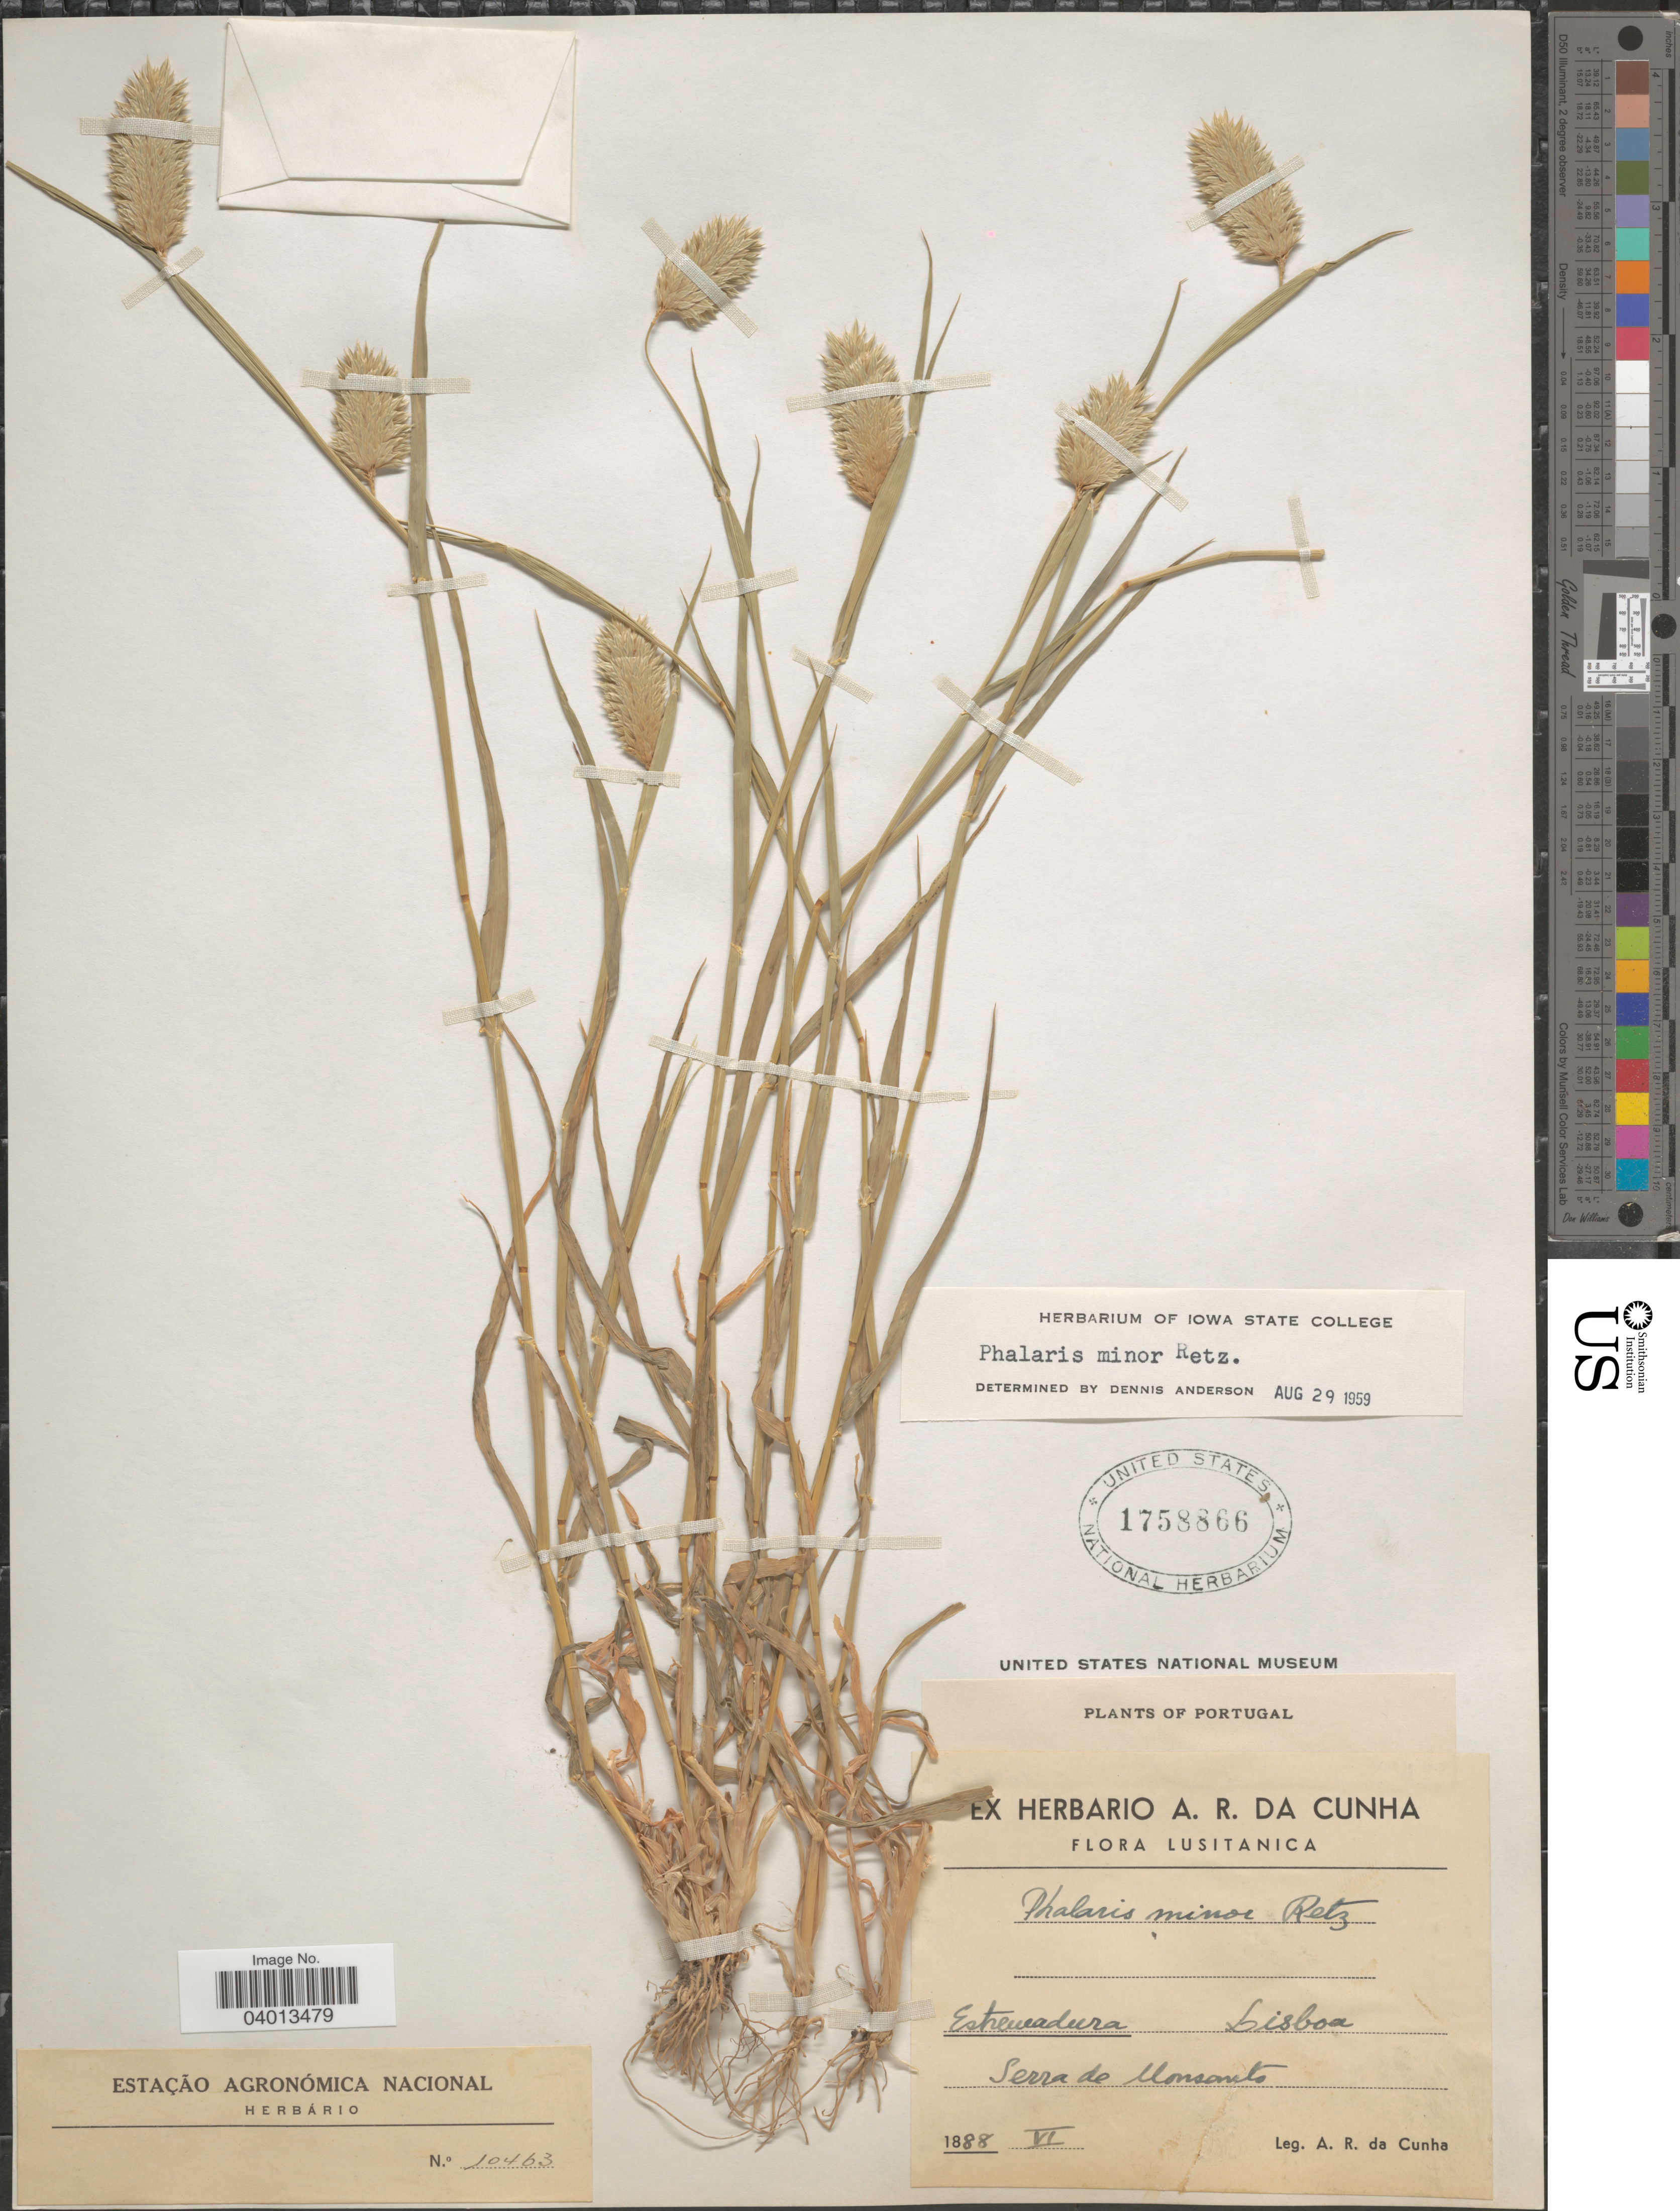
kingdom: Plantae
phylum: Tracheophyta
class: Liliopsida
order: Poales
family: Poaceae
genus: Phalaris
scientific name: Phalaris minor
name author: Retz.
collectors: A. Da Cunha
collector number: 10463?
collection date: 1888-06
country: Portugal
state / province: Lisboa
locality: Lusitanica. Extremadura Lisboa. Serra de Monsanto.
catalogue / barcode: US 1758866